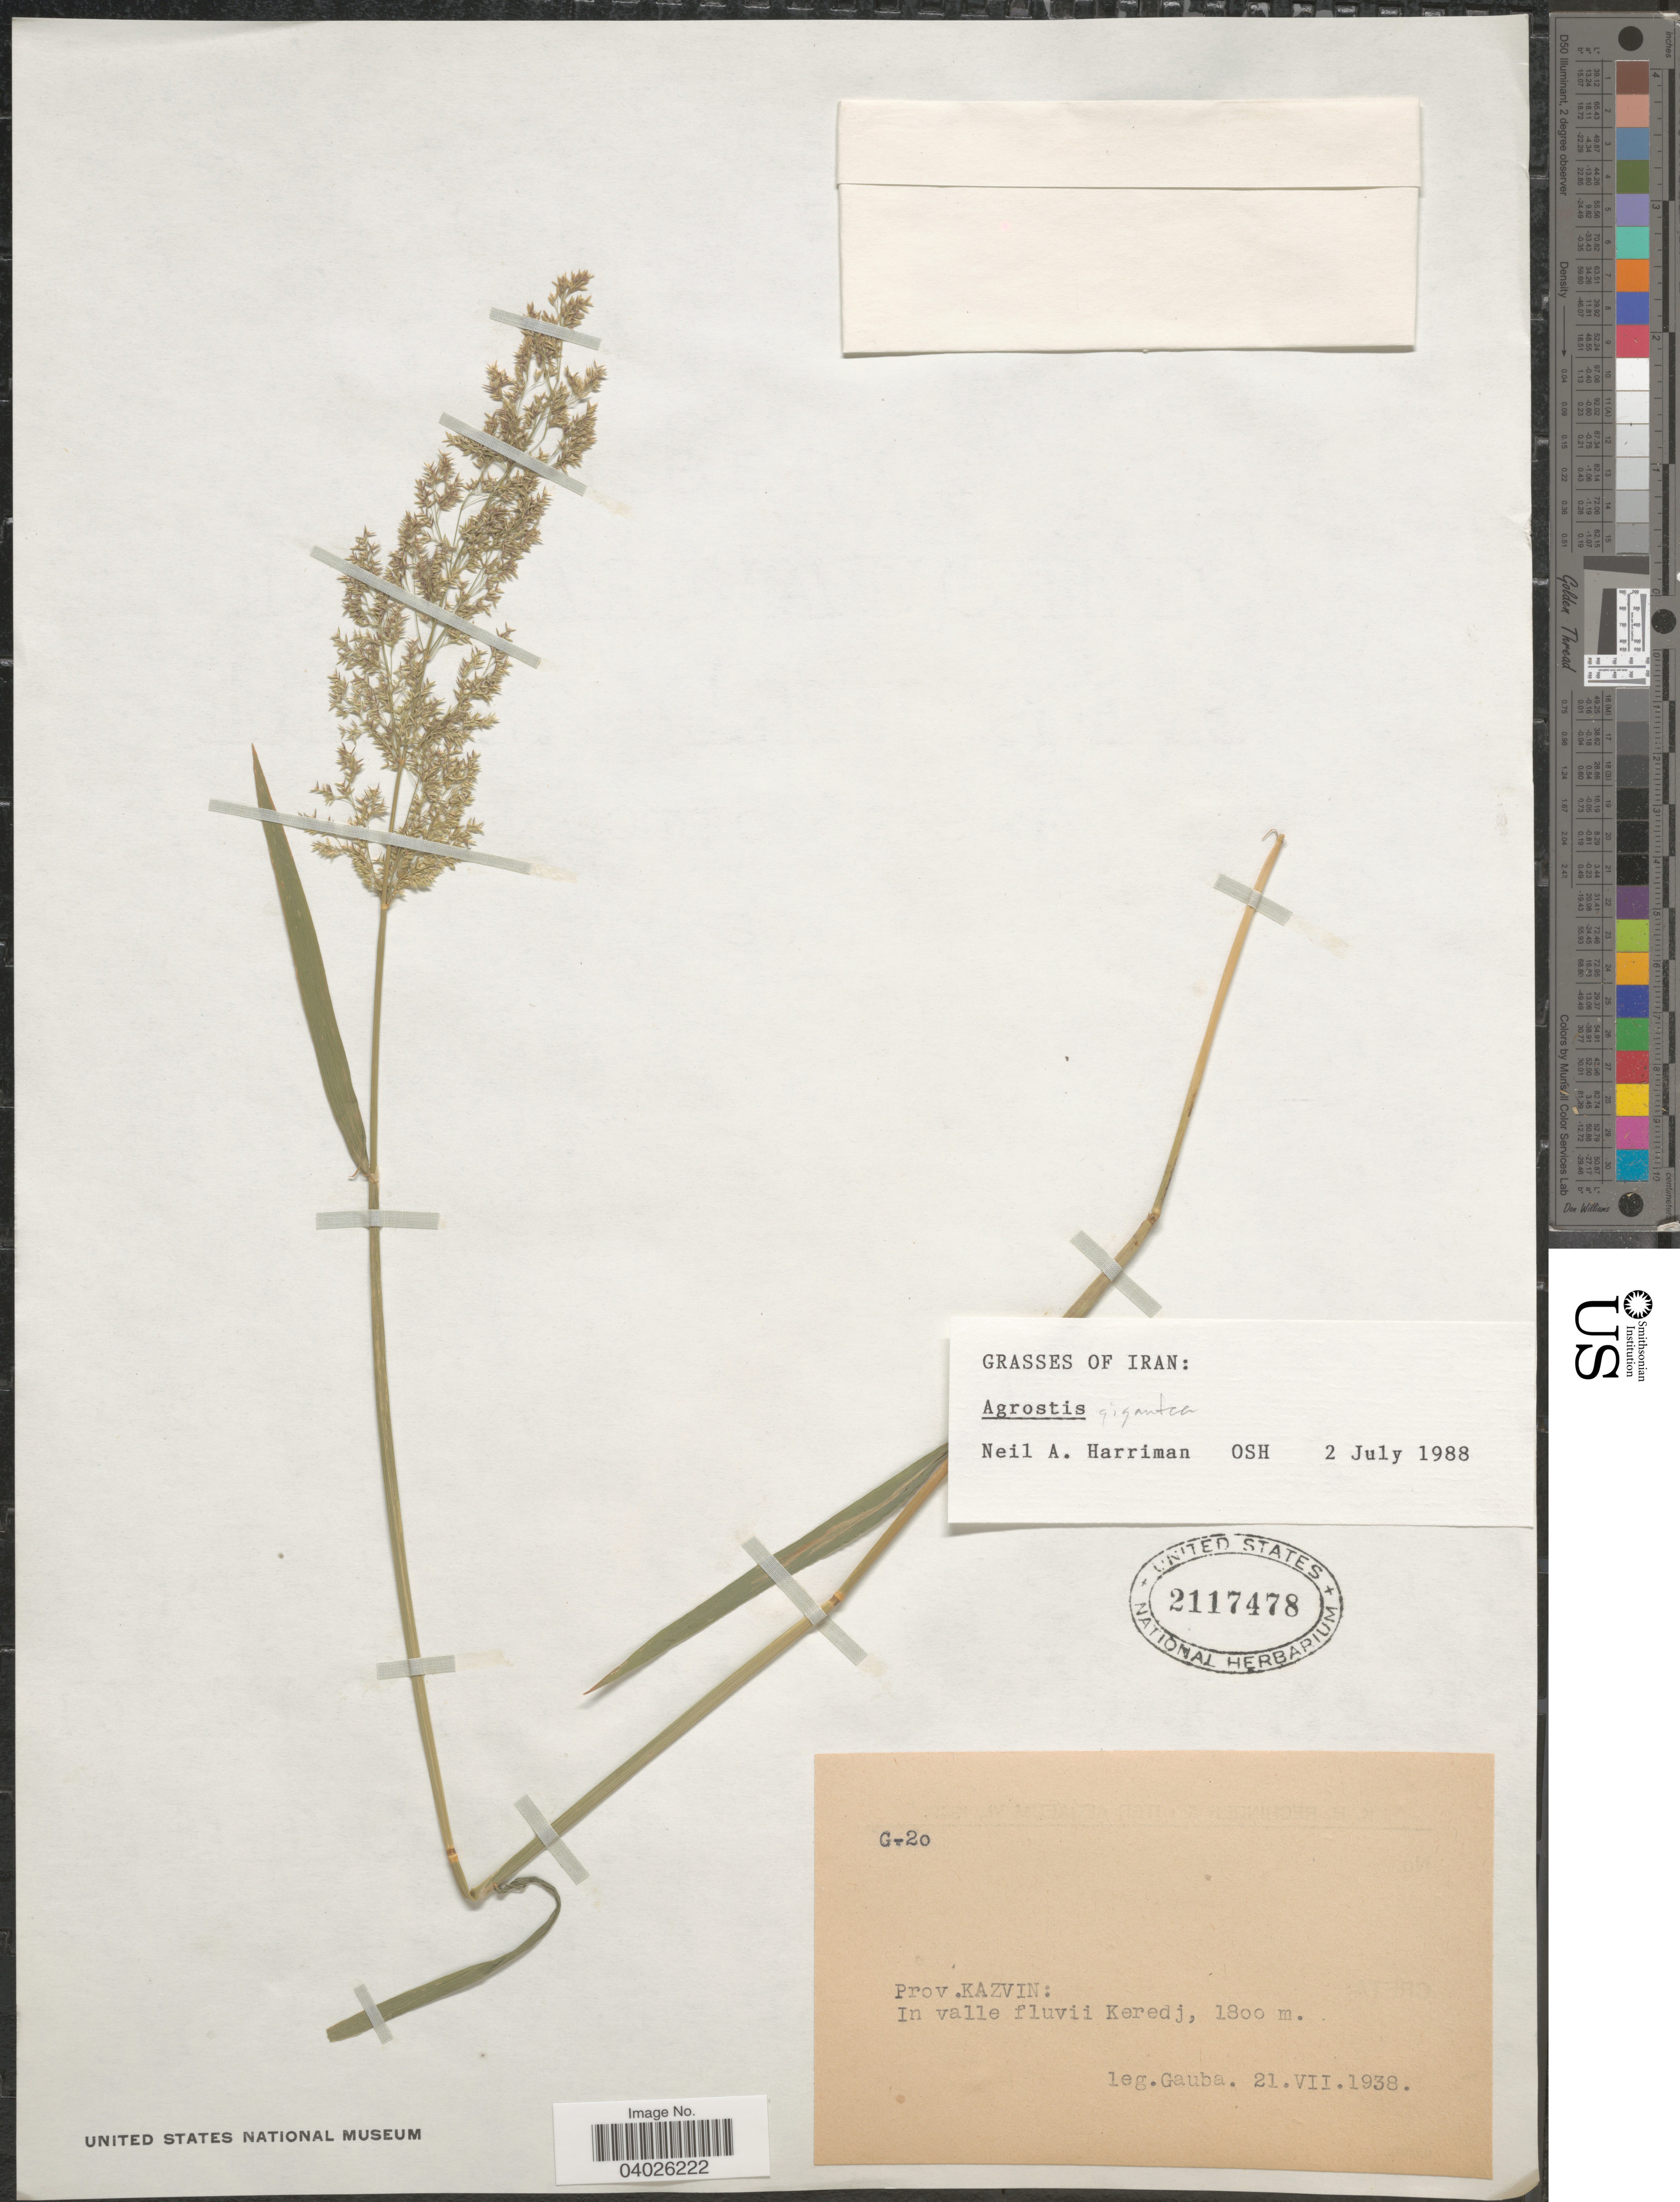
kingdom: Plantae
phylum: Tracheophyta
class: Liliopsida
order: Poales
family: Poaceae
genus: Agrostis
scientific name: Agrostis gigantea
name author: Roth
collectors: E. Gauba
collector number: G-20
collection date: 1938-07-21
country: Iran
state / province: Qazvin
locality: Prov. Kazvin: In valle fluvii Keredj.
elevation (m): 1800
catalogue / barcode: US 2117478